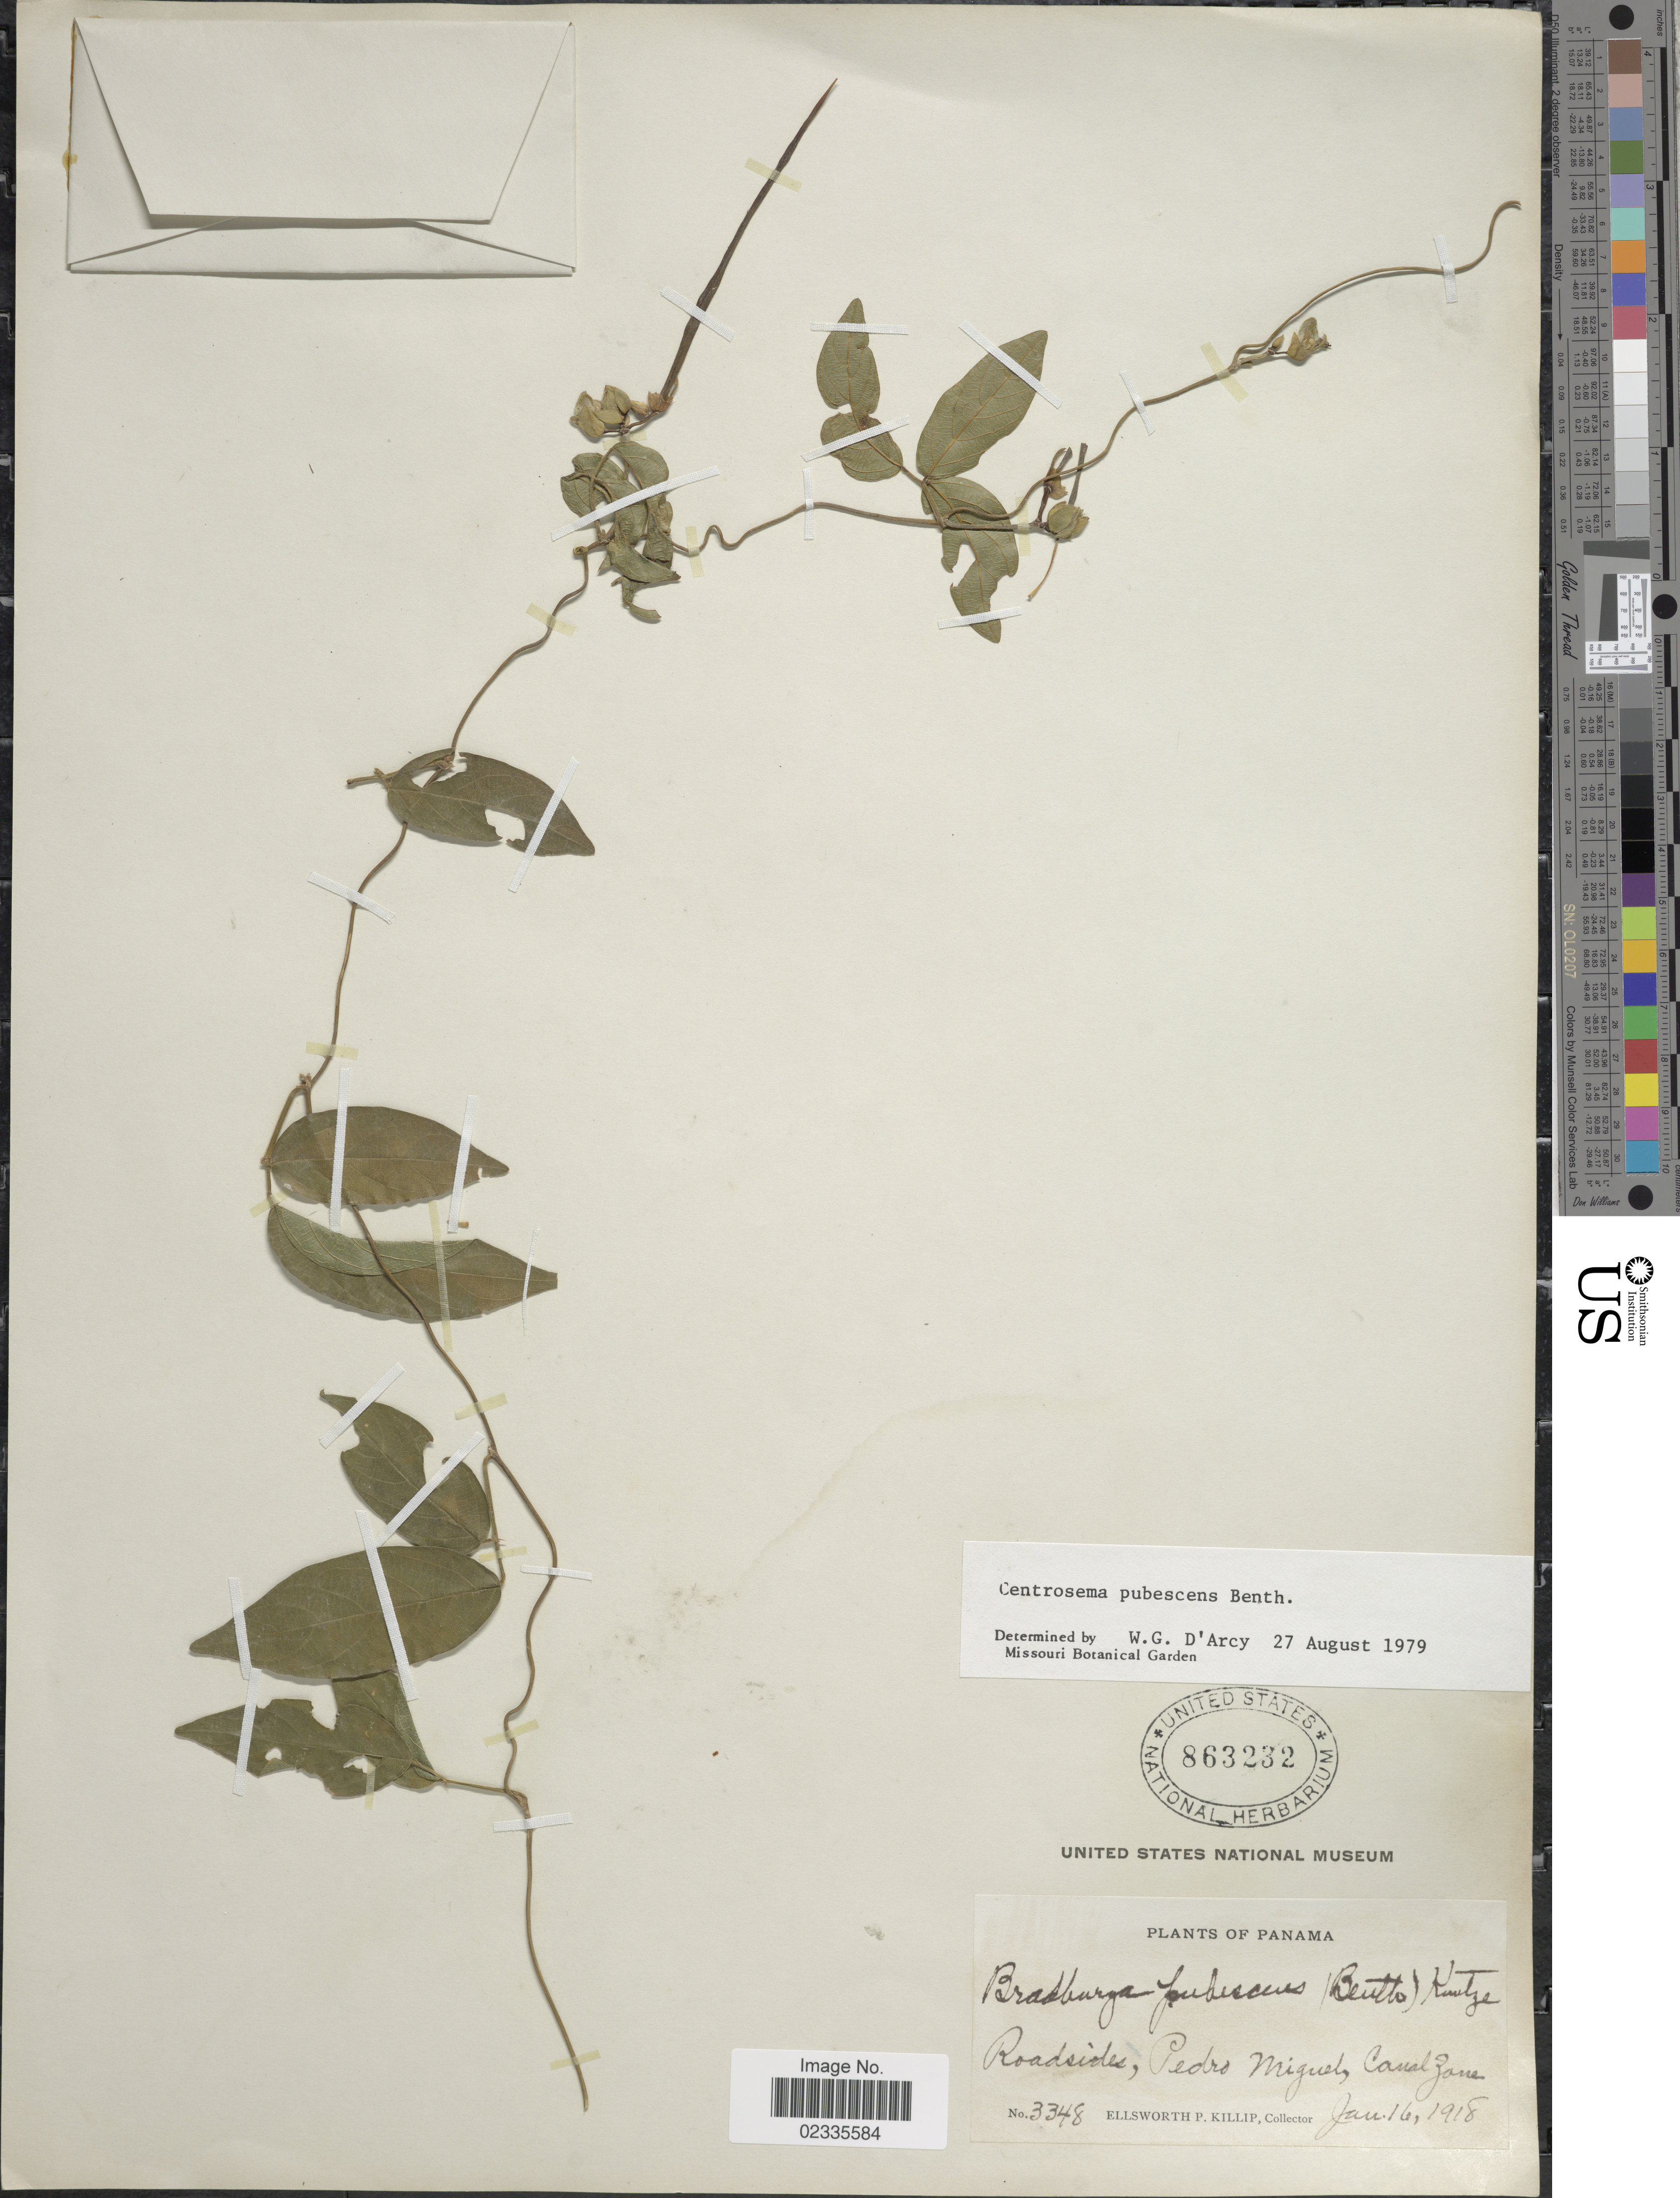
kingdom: Plantae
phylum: Tracheophyta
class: Magnoliopsida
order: Fabales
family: Fabaceae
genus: Centrosema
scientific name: Centrosema pubescens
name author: Benth.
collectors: E. P. Killip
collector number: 3348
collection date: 1918-01-16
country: Panama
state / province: Colón / Panamá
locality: Roadsides, Pedro Miguel, Canal Zone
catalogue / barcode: US 863232